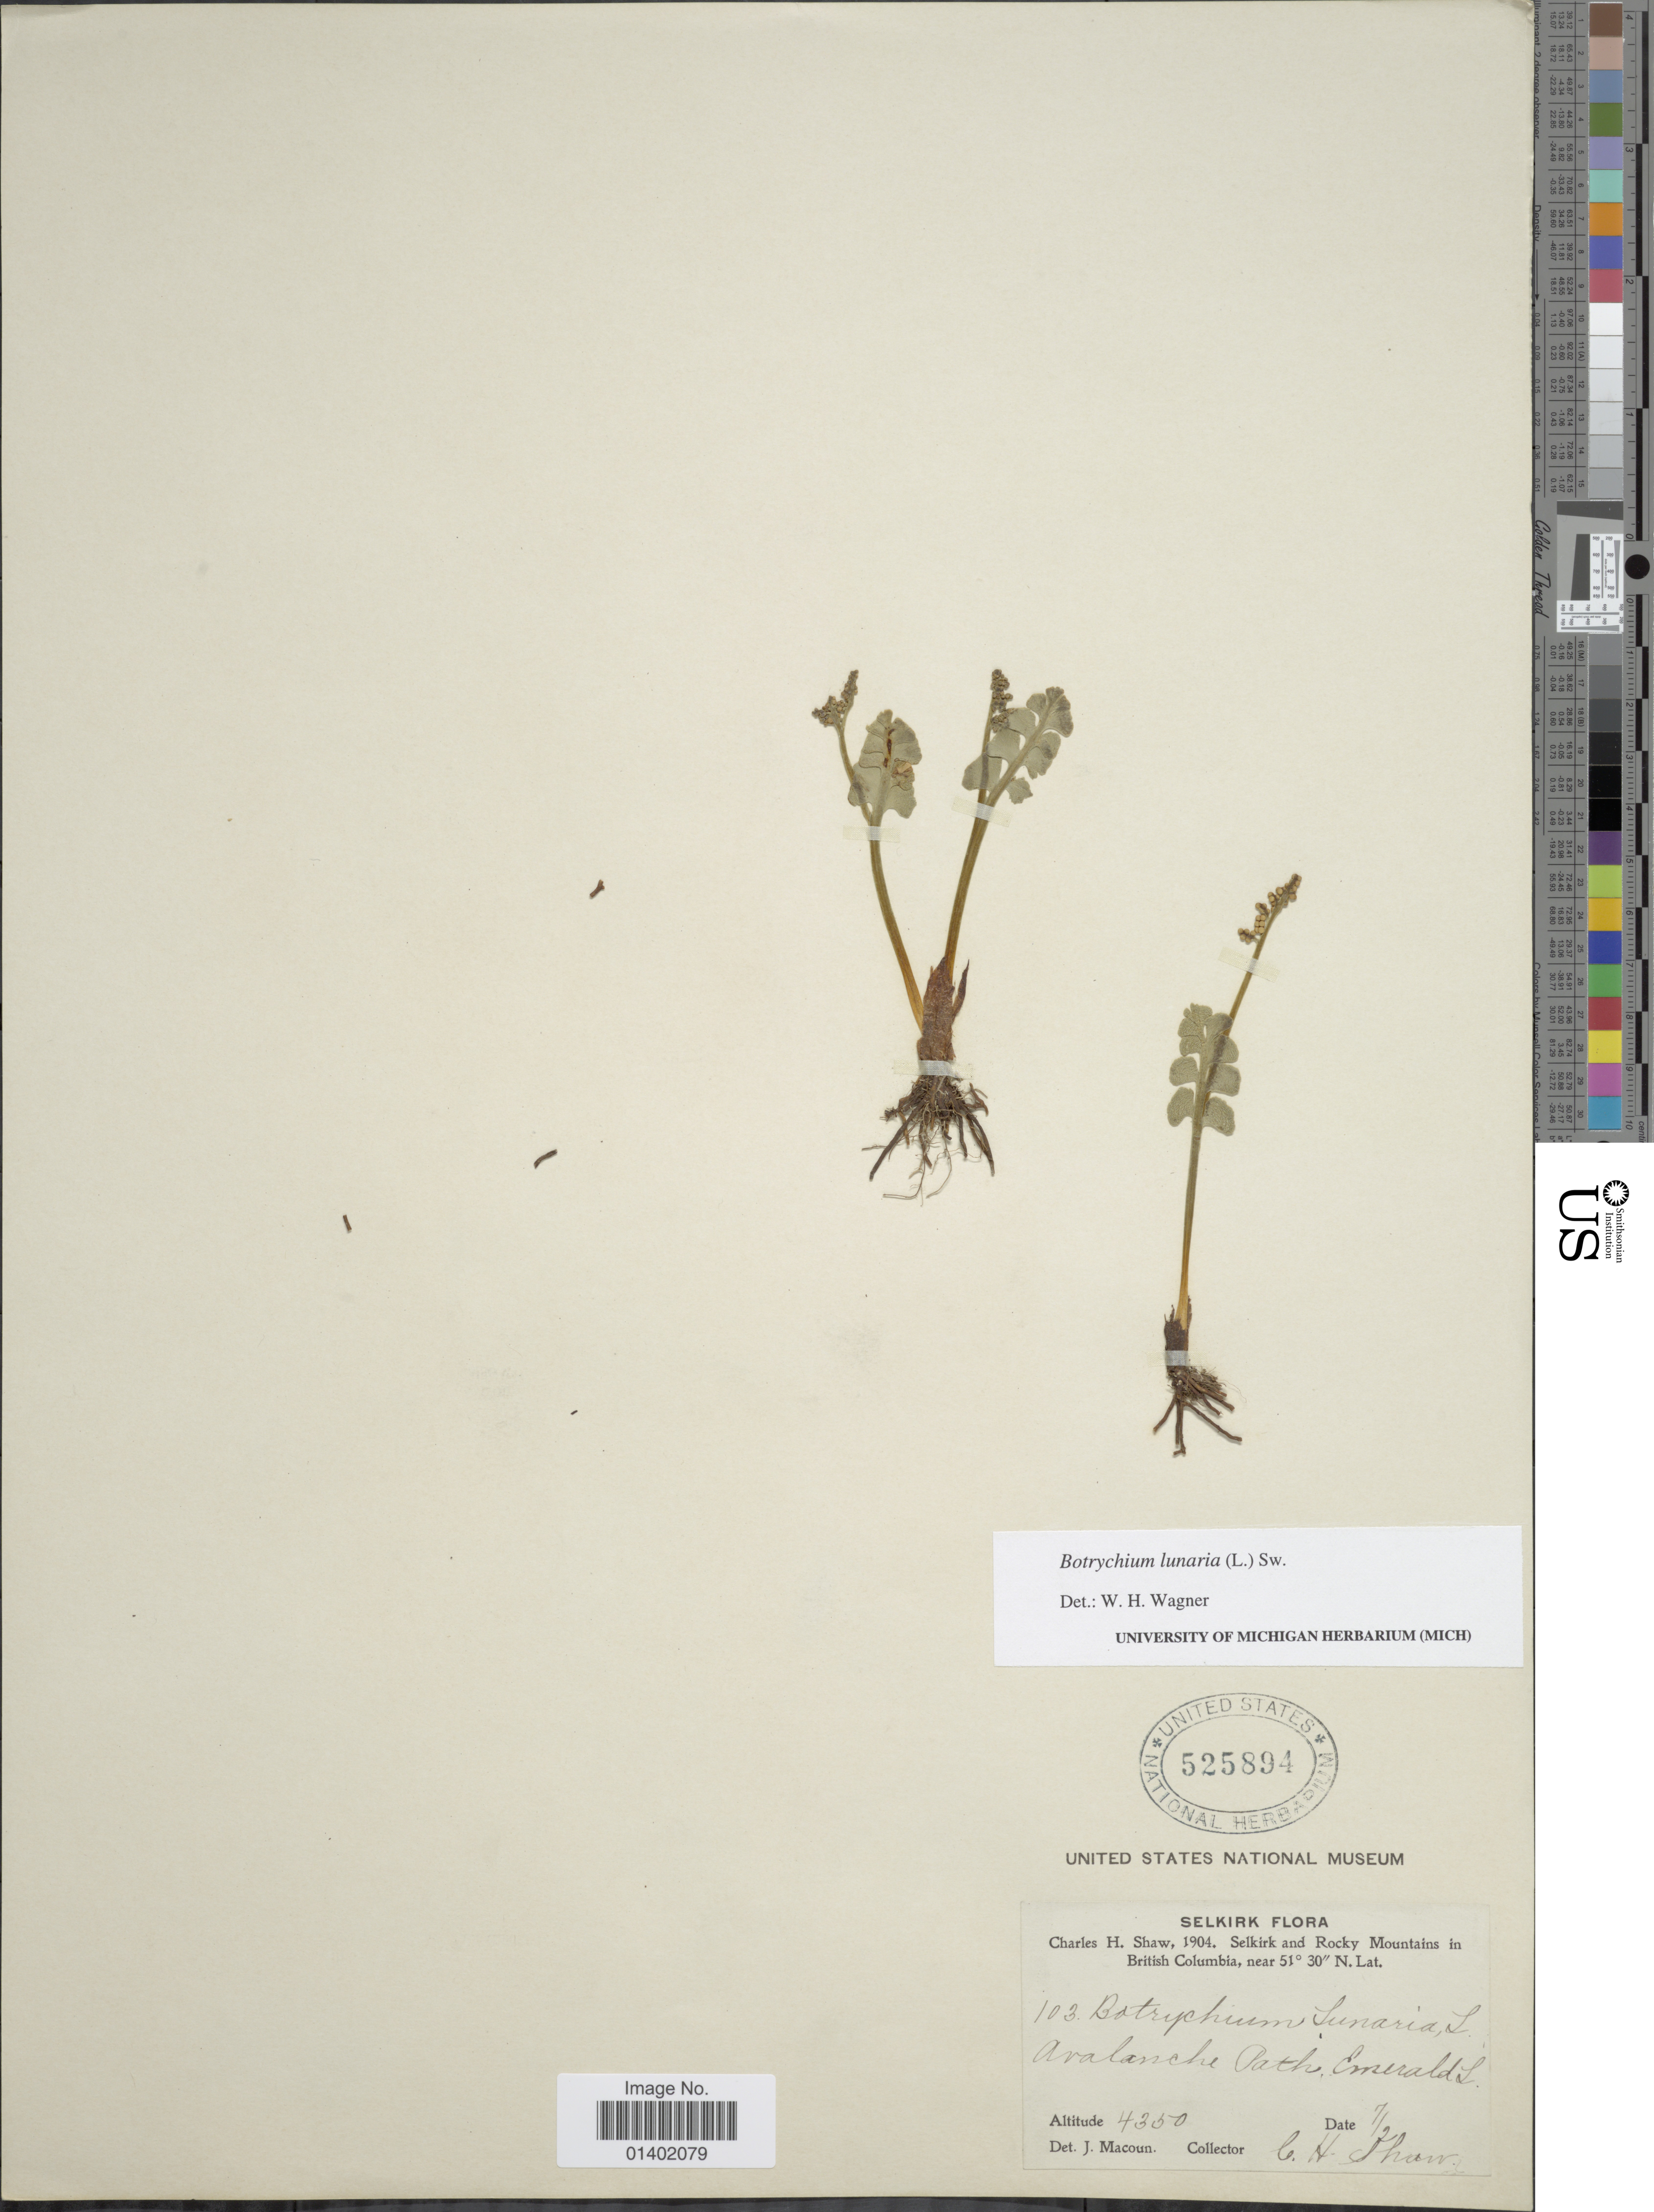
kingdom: Plantae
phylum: Tracheophyta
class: Polypodiopsida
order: Ophioglossales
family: Ophioglossaceae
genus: Botrychium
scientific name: Botrychium lunaria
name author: (L.) Sw.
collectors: C. H. Shaw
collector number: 103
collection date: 1904-02-07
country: Canada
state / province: British Columbia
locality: Selkirk Flora, Selkirk and Rocky Mountains in British Columbia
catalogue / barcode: US 525894